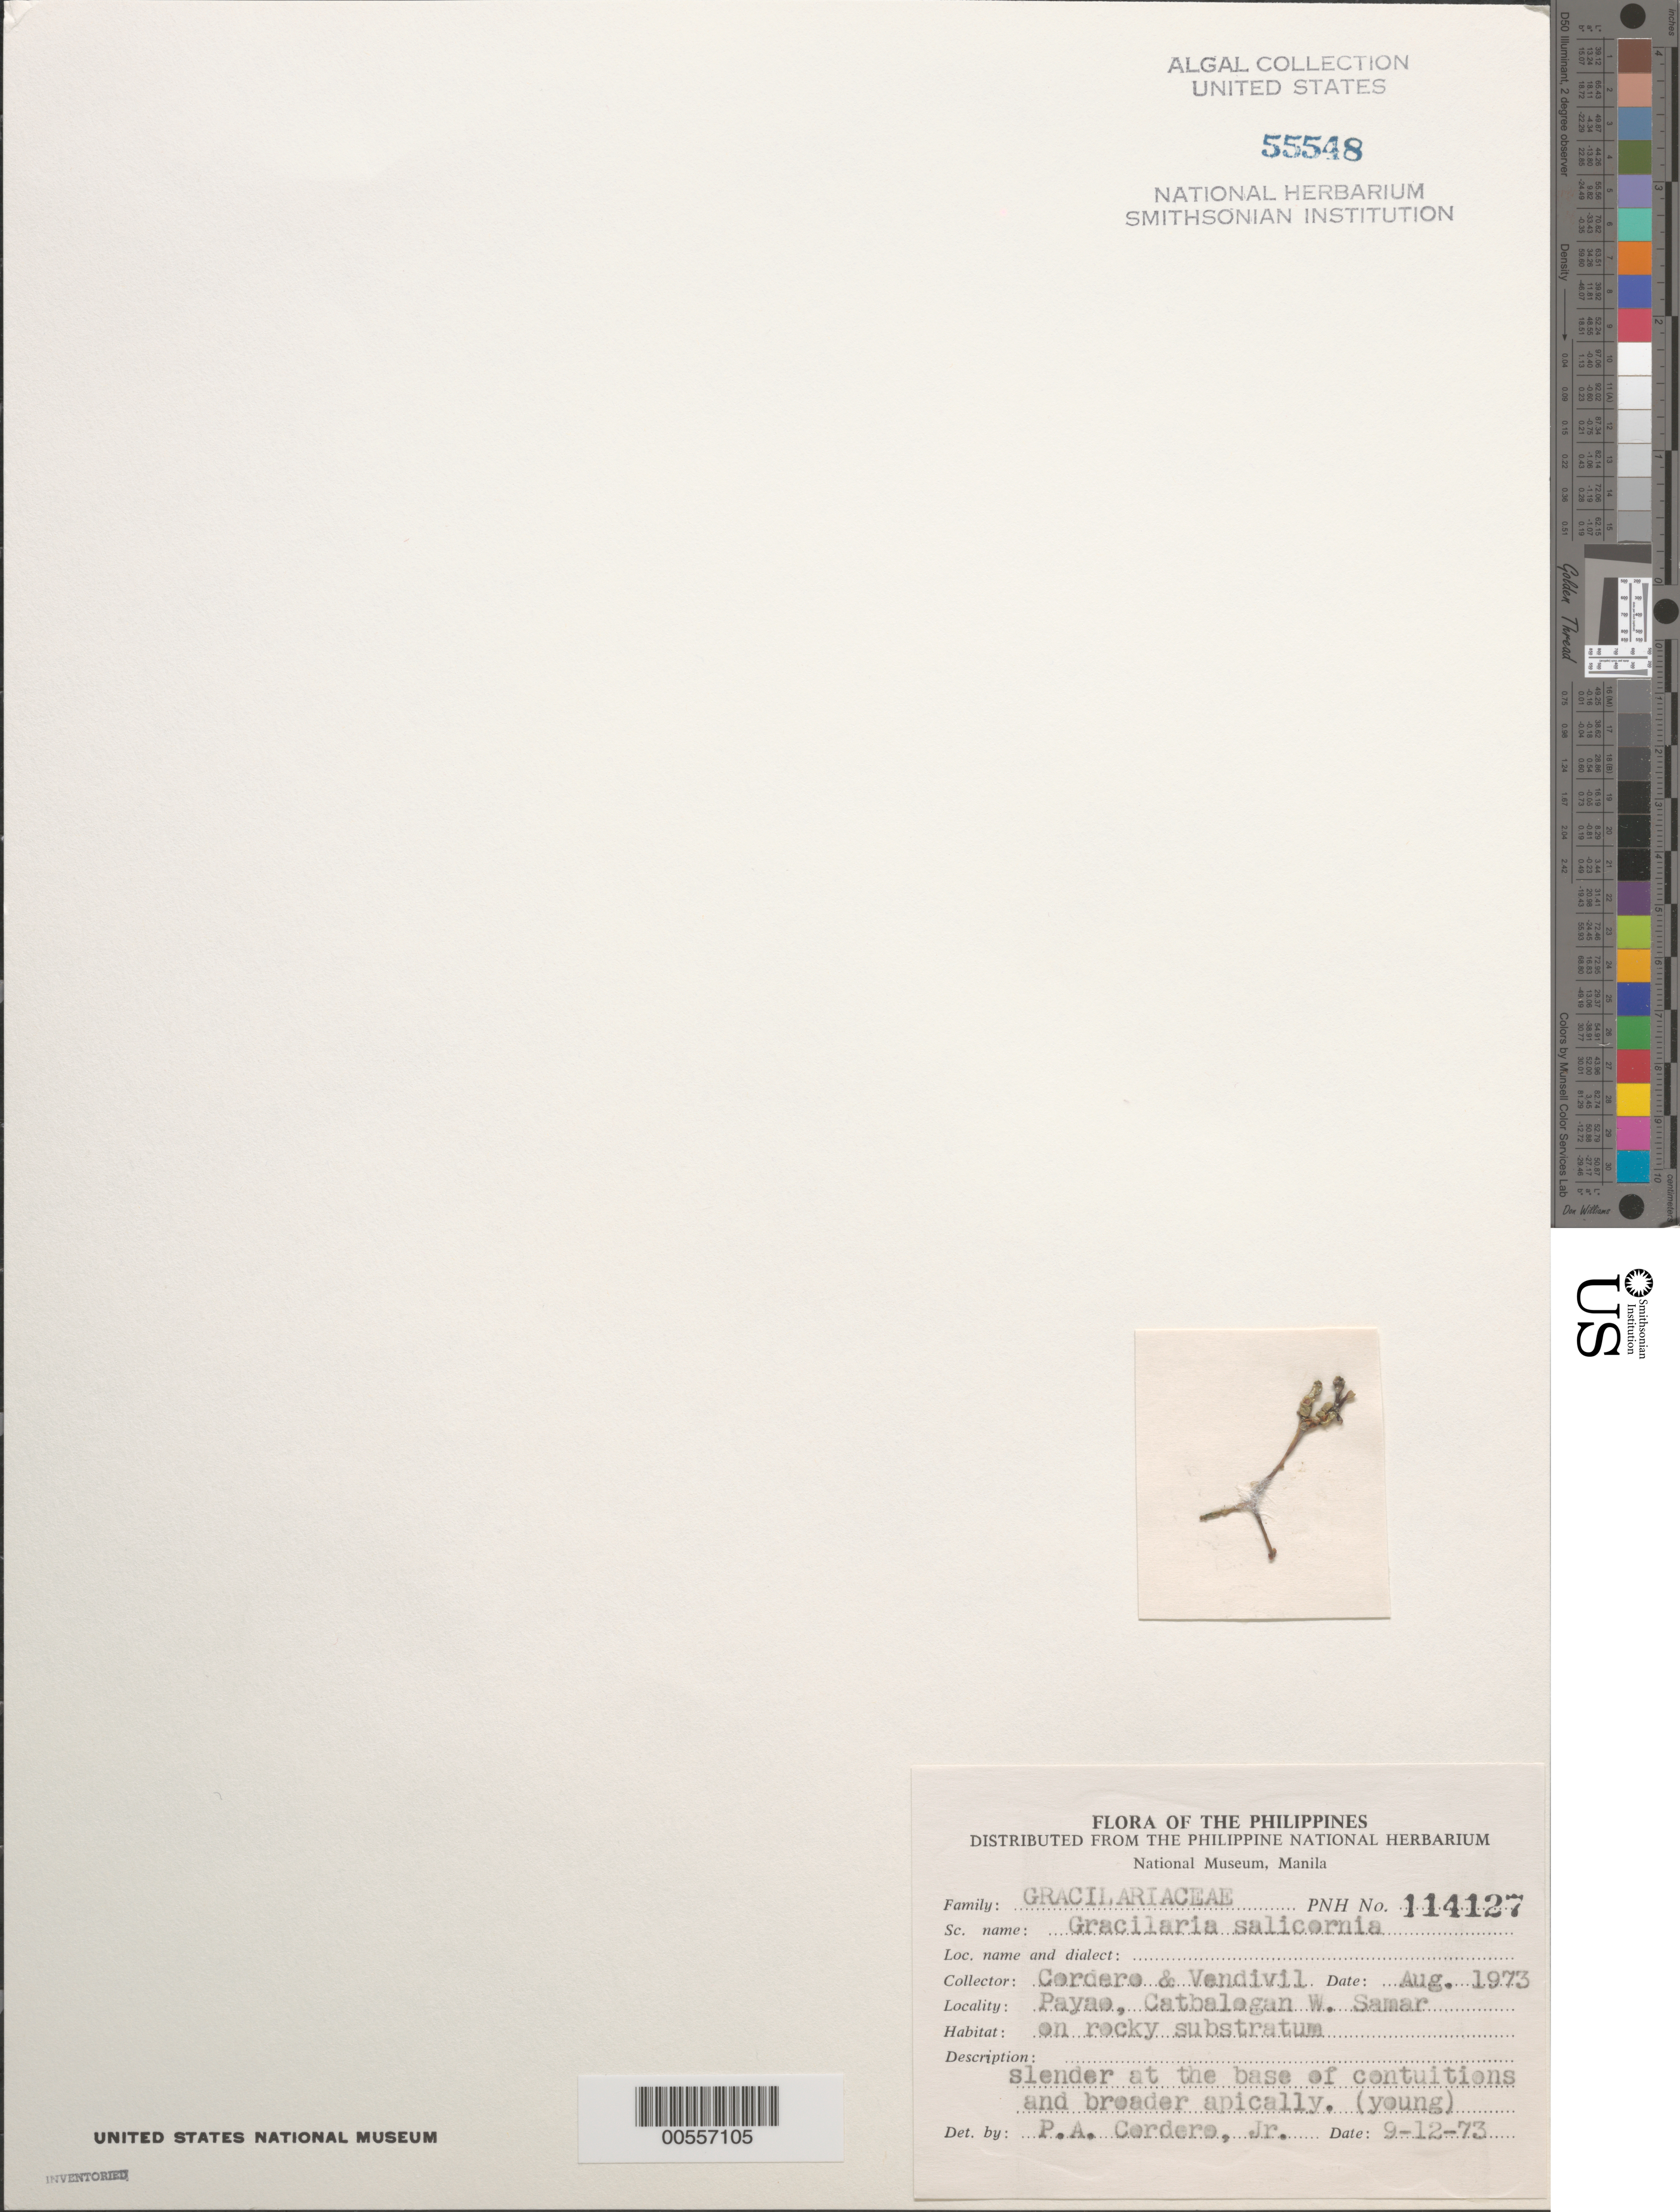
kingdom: Plantae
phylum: Rhodophyta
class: Florideophyceae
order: Gracilariales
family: Gracilariaceae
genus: Gracilaria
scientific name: Gracilaria salicornia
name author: (C. Agardh) E.Y. Dawson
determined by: Cordero, P. A., Jr.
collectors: P. A. Cordero & W. Vendivil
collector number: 114127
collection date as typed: Aug 1973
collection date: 1973-08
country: Philippines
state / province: Eastern Visayas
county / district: Western Samar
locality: Payao, catbalogan, west samar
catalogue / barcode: US 55548